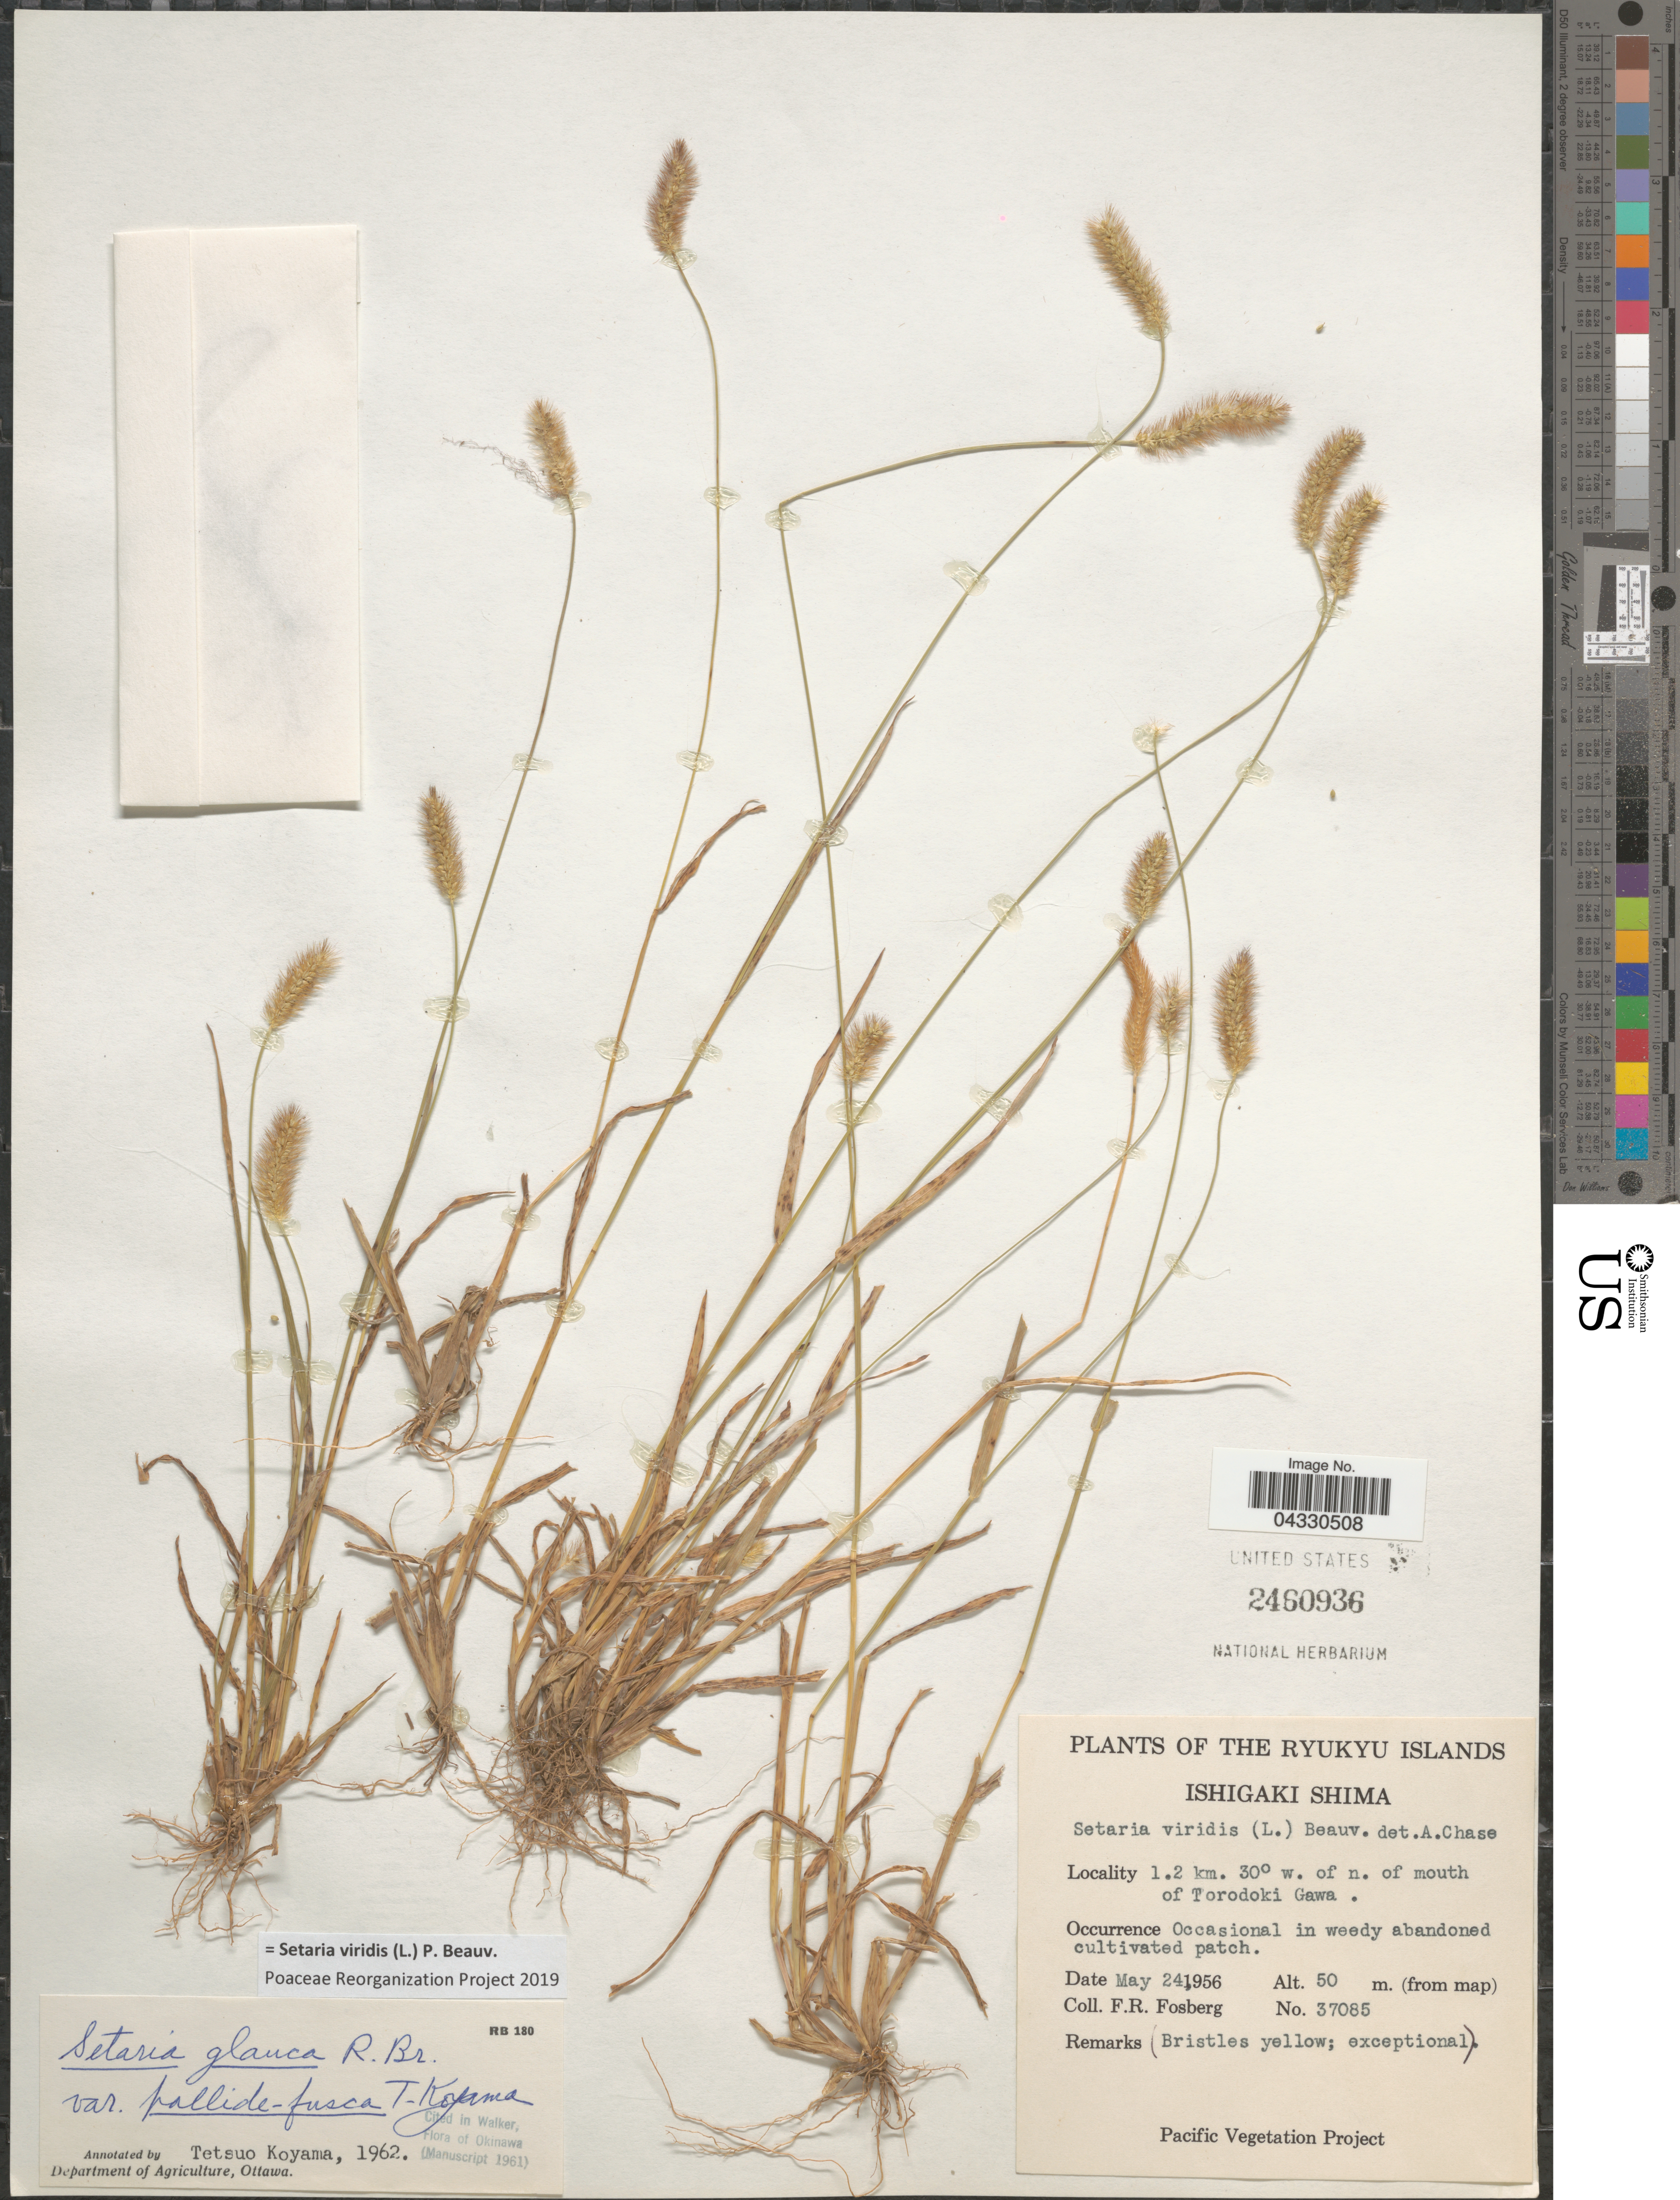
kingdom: Plantae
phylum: Tracheophyta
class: Liliopsida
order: Poales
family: Poaceae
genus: Setaria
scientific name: Setaria viridis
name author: (L.) P. Beauv.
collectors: F. R. Fosberg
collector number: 37085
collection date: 1956-05-24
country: Japan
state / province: Okinawa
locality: Ryukyu Islands. Ishigaki Shima. 1.2 km. 30° w. of n. of mouth of Torodoki Gawa. Occasional in weedy abandoned cultivated patch.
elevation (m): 50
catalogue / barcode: US 2460936